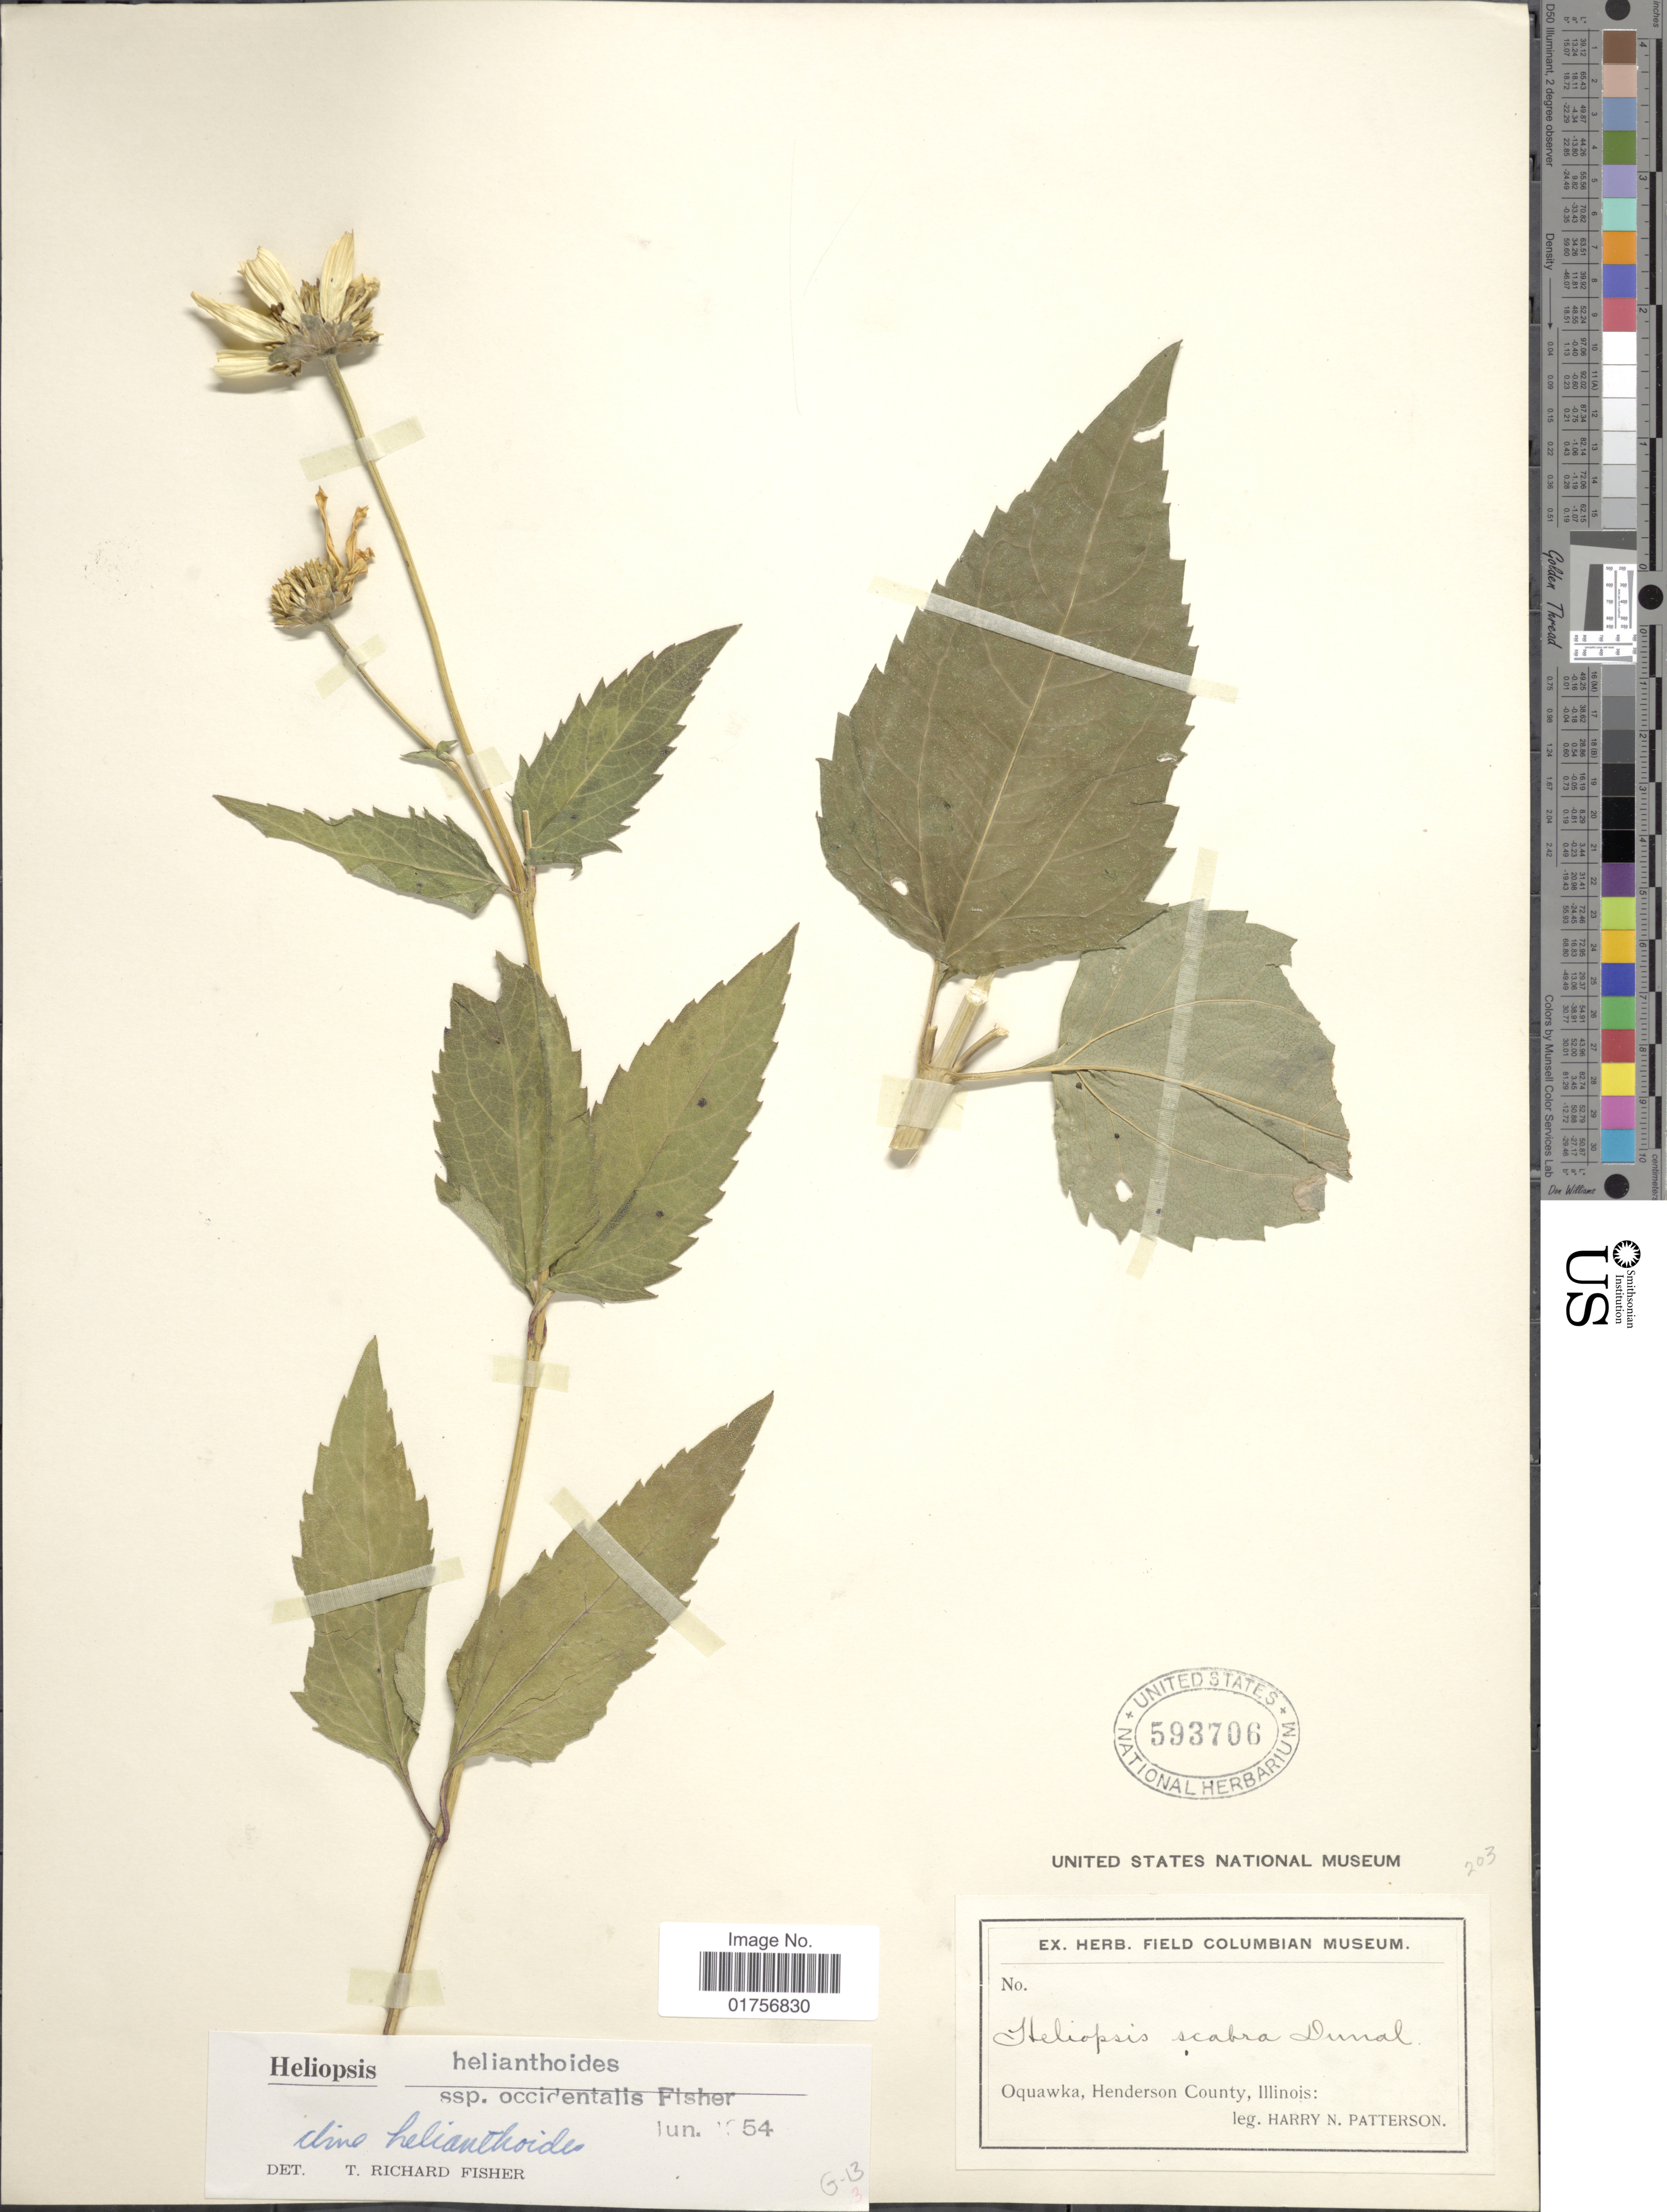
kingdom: Plantae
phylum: Tracheophyta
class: Magnoliopsida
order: Asterales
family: Asteraceae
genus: Heliopsis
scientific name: Heliopsis helianthoides subsp. occidentalis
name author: T.R. Fisher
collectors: H. N. Patterson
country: United States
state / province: Illinois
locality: Oquawka, Henderson County, Illinois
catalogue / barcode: US 593706